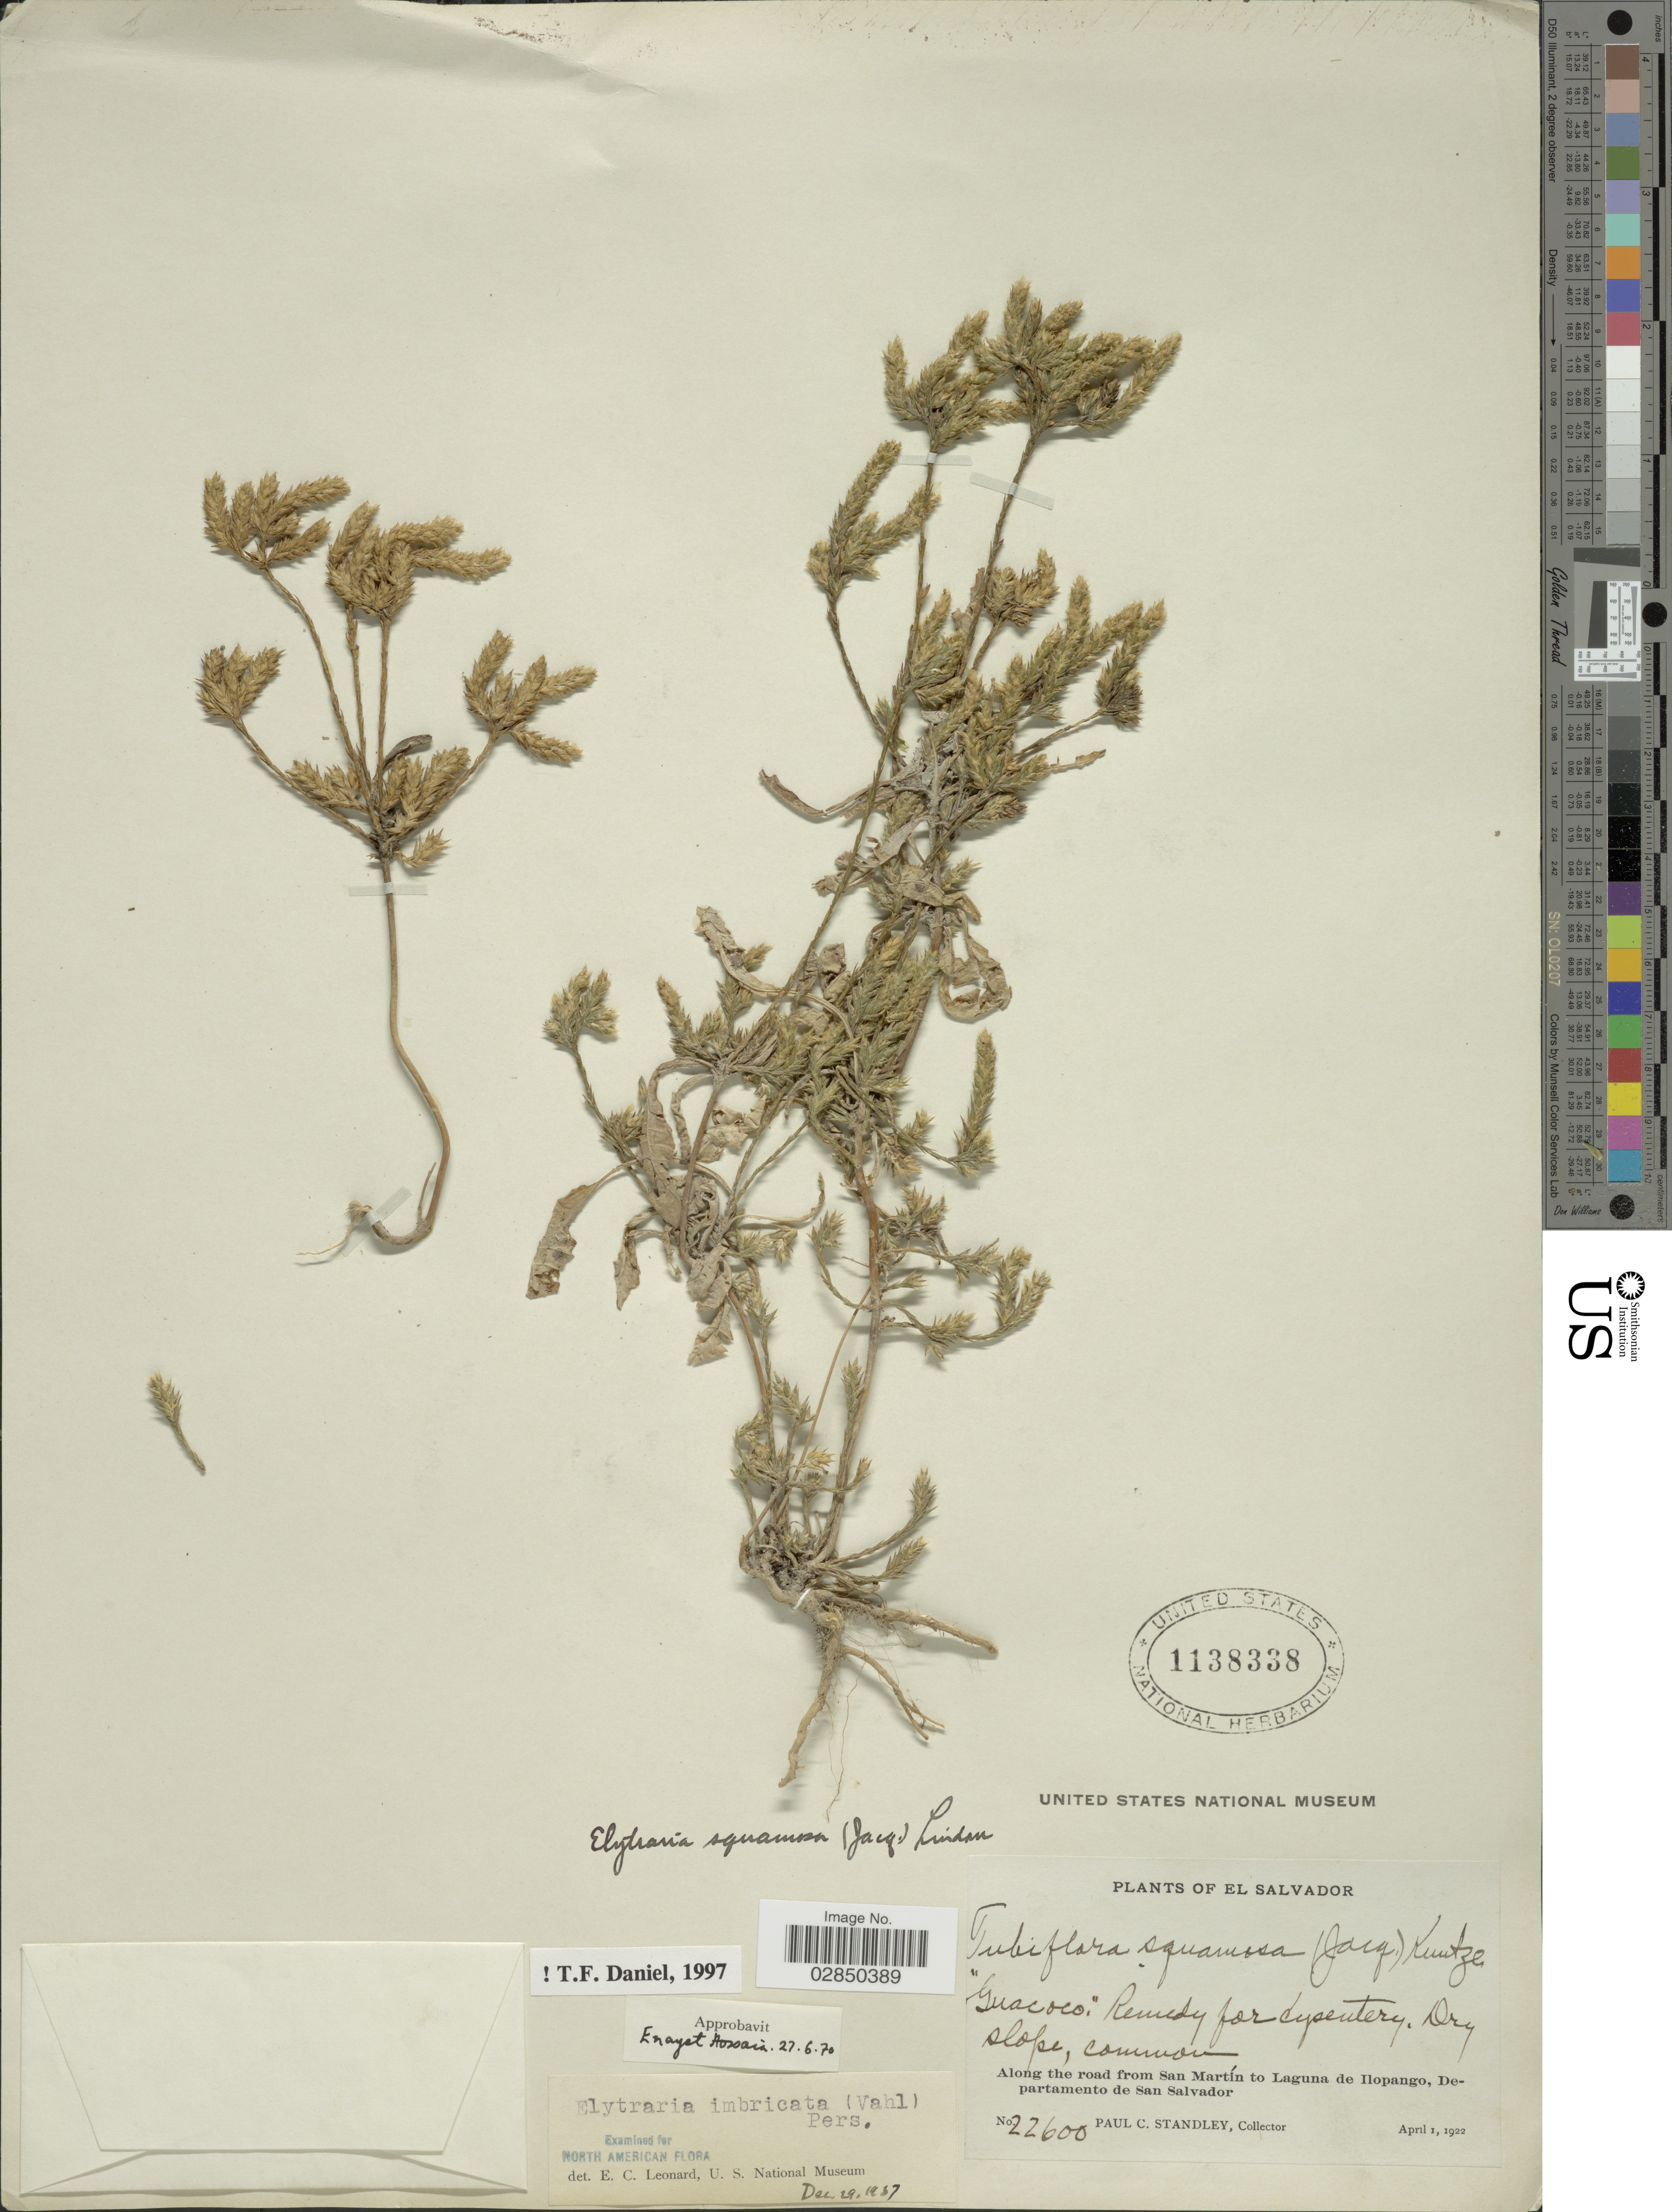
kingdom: Plantae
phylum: Tracheophyta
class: Magnoliopsida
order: Lamiales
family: Acanthaceae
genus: Elytraria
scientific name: Elytraria imbricata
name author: (Vahl) Pers.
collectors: P. C. Standley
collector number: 22600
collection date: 1922-04-01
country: El Salvador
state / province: San Salvador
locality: Along the road from San Martín to Laguna de Ilopango, Departamento de San Salvador.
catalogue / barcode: US 1138338